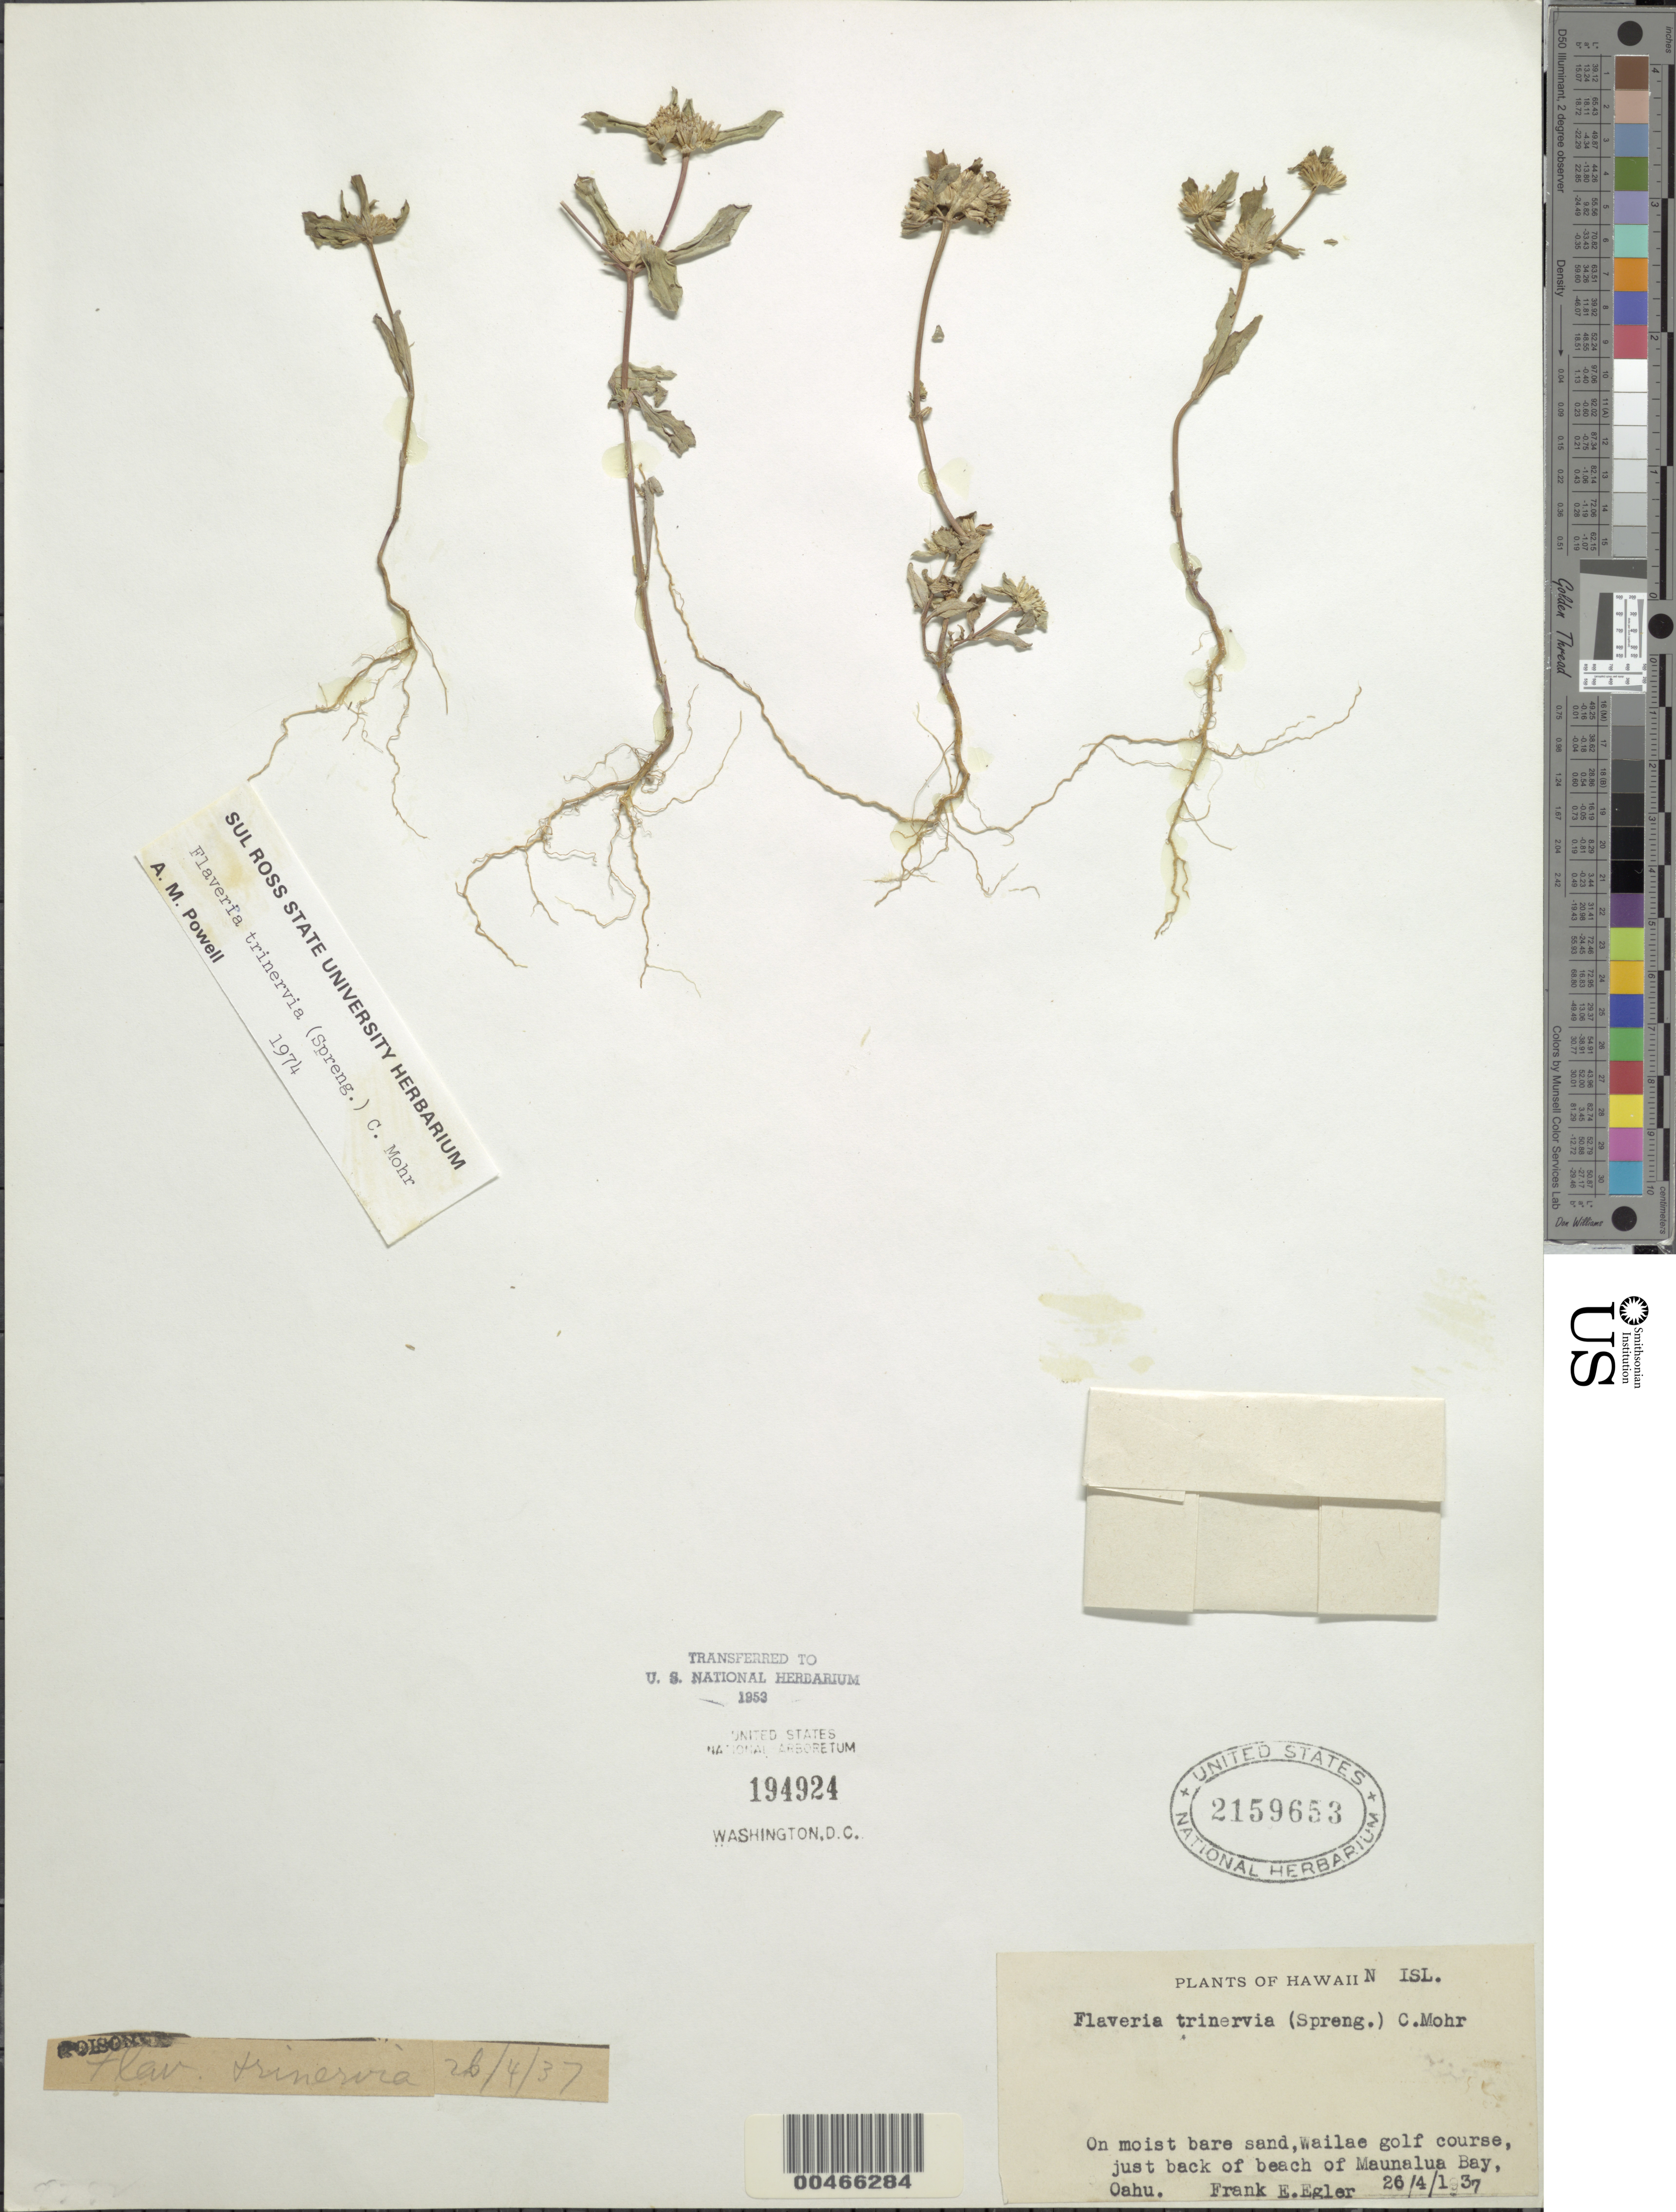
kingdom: Plantae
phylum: Tracheophyta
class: Magnoliopsida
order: Asterales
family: Asteraceae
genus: Flaveria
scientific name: Flaveria trinervia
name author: (Spreng.) C. Mohr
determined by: Powell, A. M.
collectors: F. Egler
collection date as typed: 26 Apr 1937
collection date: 1937-04-26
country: United States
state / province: Hawaii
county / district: Honolulu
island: Oahu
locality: Wailae golf course, just back of beach of Maunalua Bay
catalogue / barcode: US 2159653